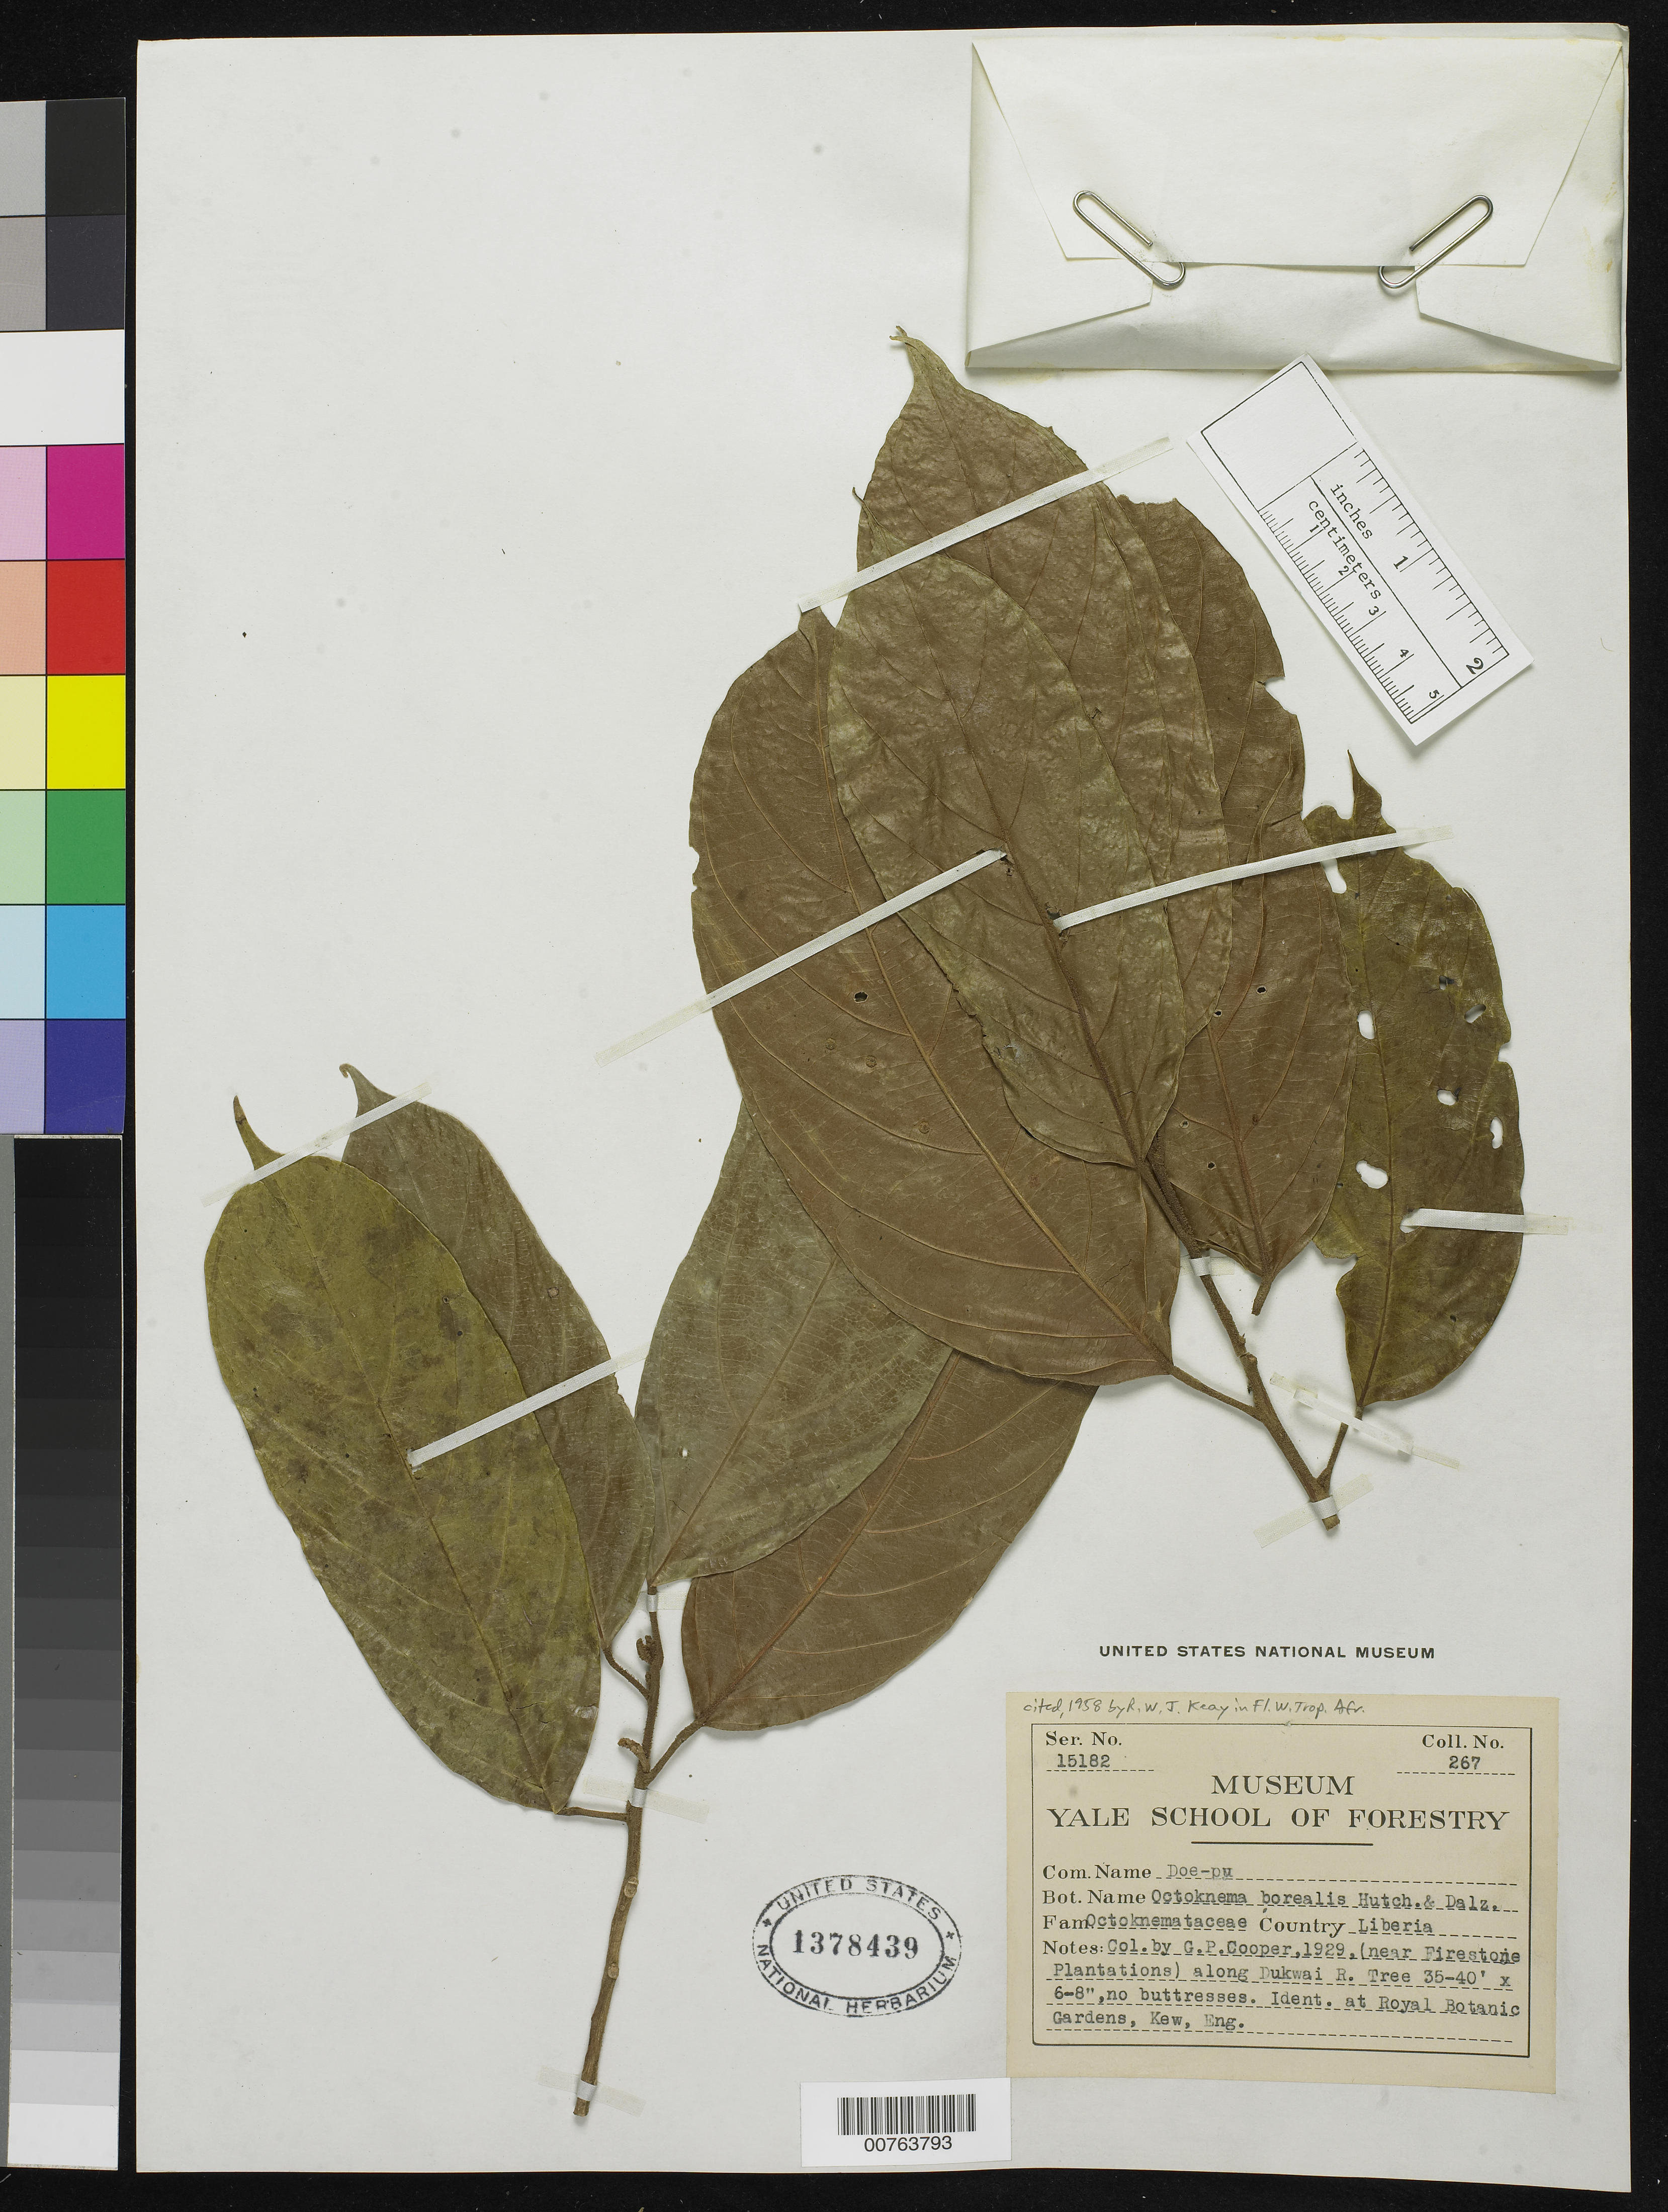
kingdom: Plantae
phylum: Tracheophyta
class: Magnoliopsida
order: Santalales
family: Octoknemaceae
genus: Octoknema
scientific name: Octoknema borealis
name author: Hutch. & Dalziel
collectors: G. Cooper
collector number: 267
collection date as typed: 1929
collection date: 1929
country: Liberia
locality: (near Firestone Plantations) along Dukwai River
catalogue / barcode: US 1378439